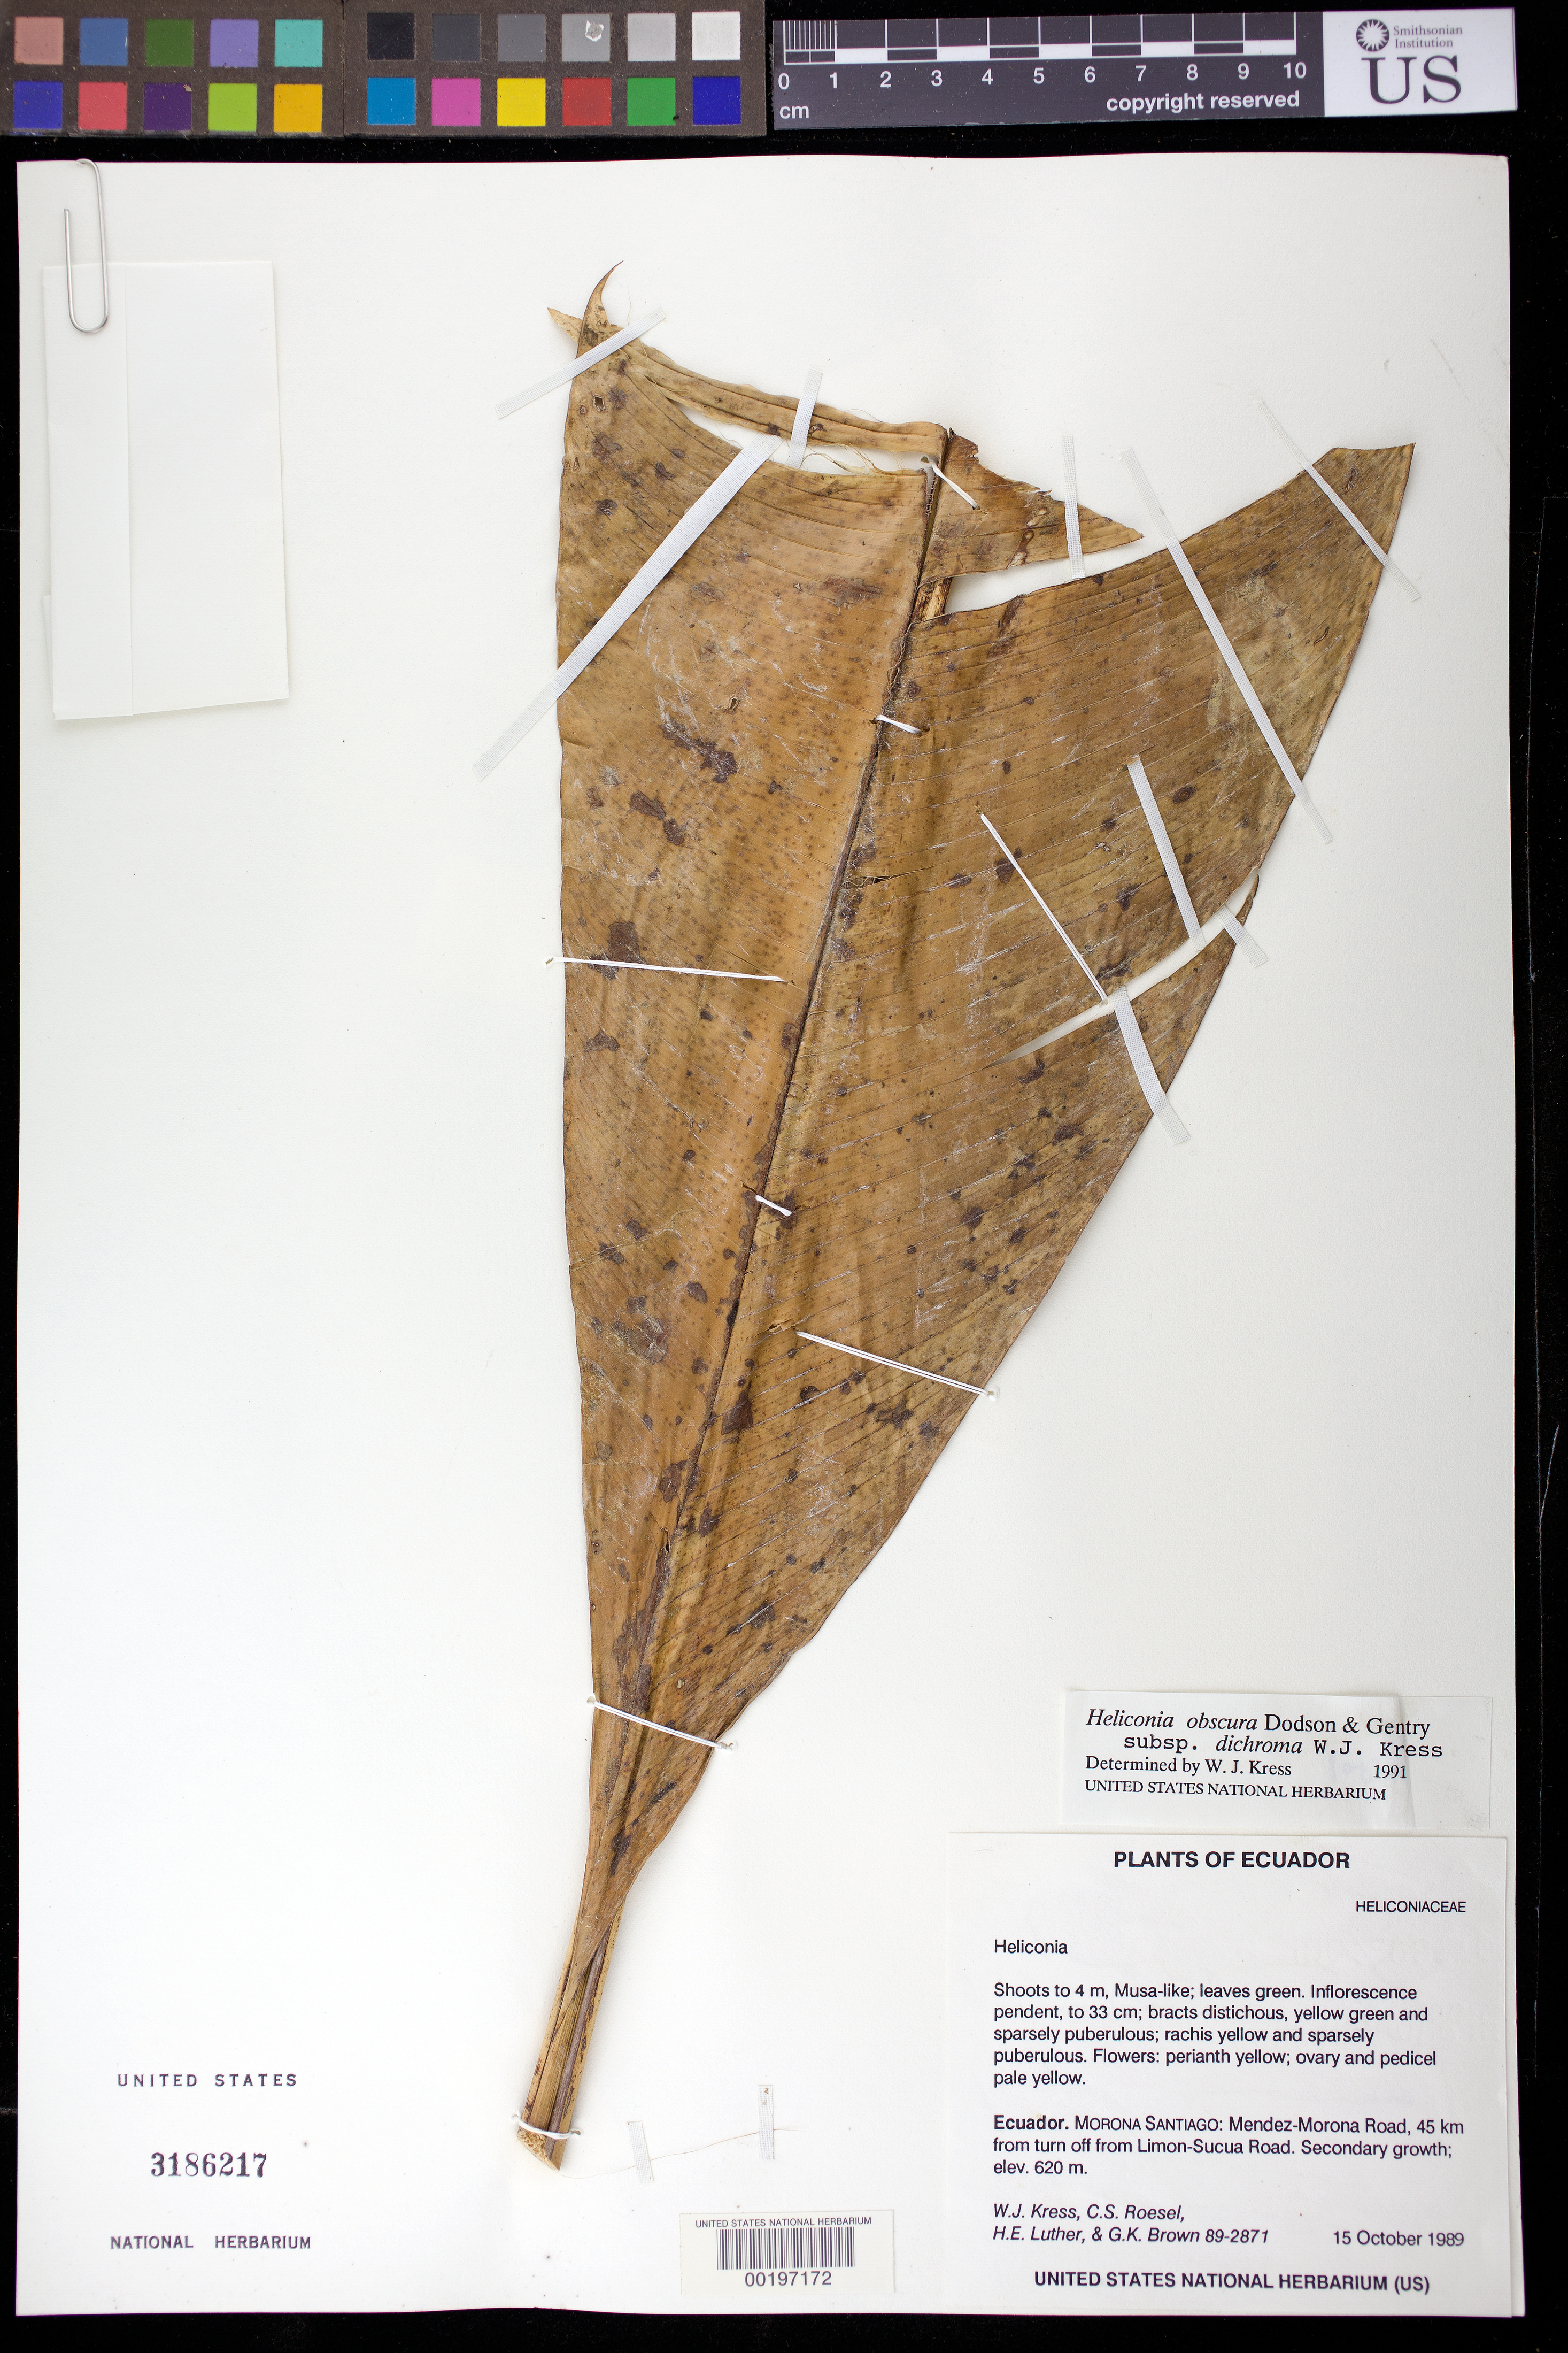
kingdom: Plantae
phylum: Tracheophyta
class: Liliopsida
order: Zingiberales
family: Heliconiaceae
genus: Heliconia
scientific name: Heliconia obscura subsp. dichroma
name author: W.J. Kress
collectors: W. J. Kress, C. S. Roesel, Harry E. Luther & G. K. Brown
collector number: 89-2871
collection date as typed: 15 Oct 1989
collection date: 1989-10-15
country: Ecuador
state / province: Morona-Santiago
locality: Mendez-morona road, 45 km from turn of f from Limon-sucua road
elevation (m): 620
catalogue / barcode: US 3186217